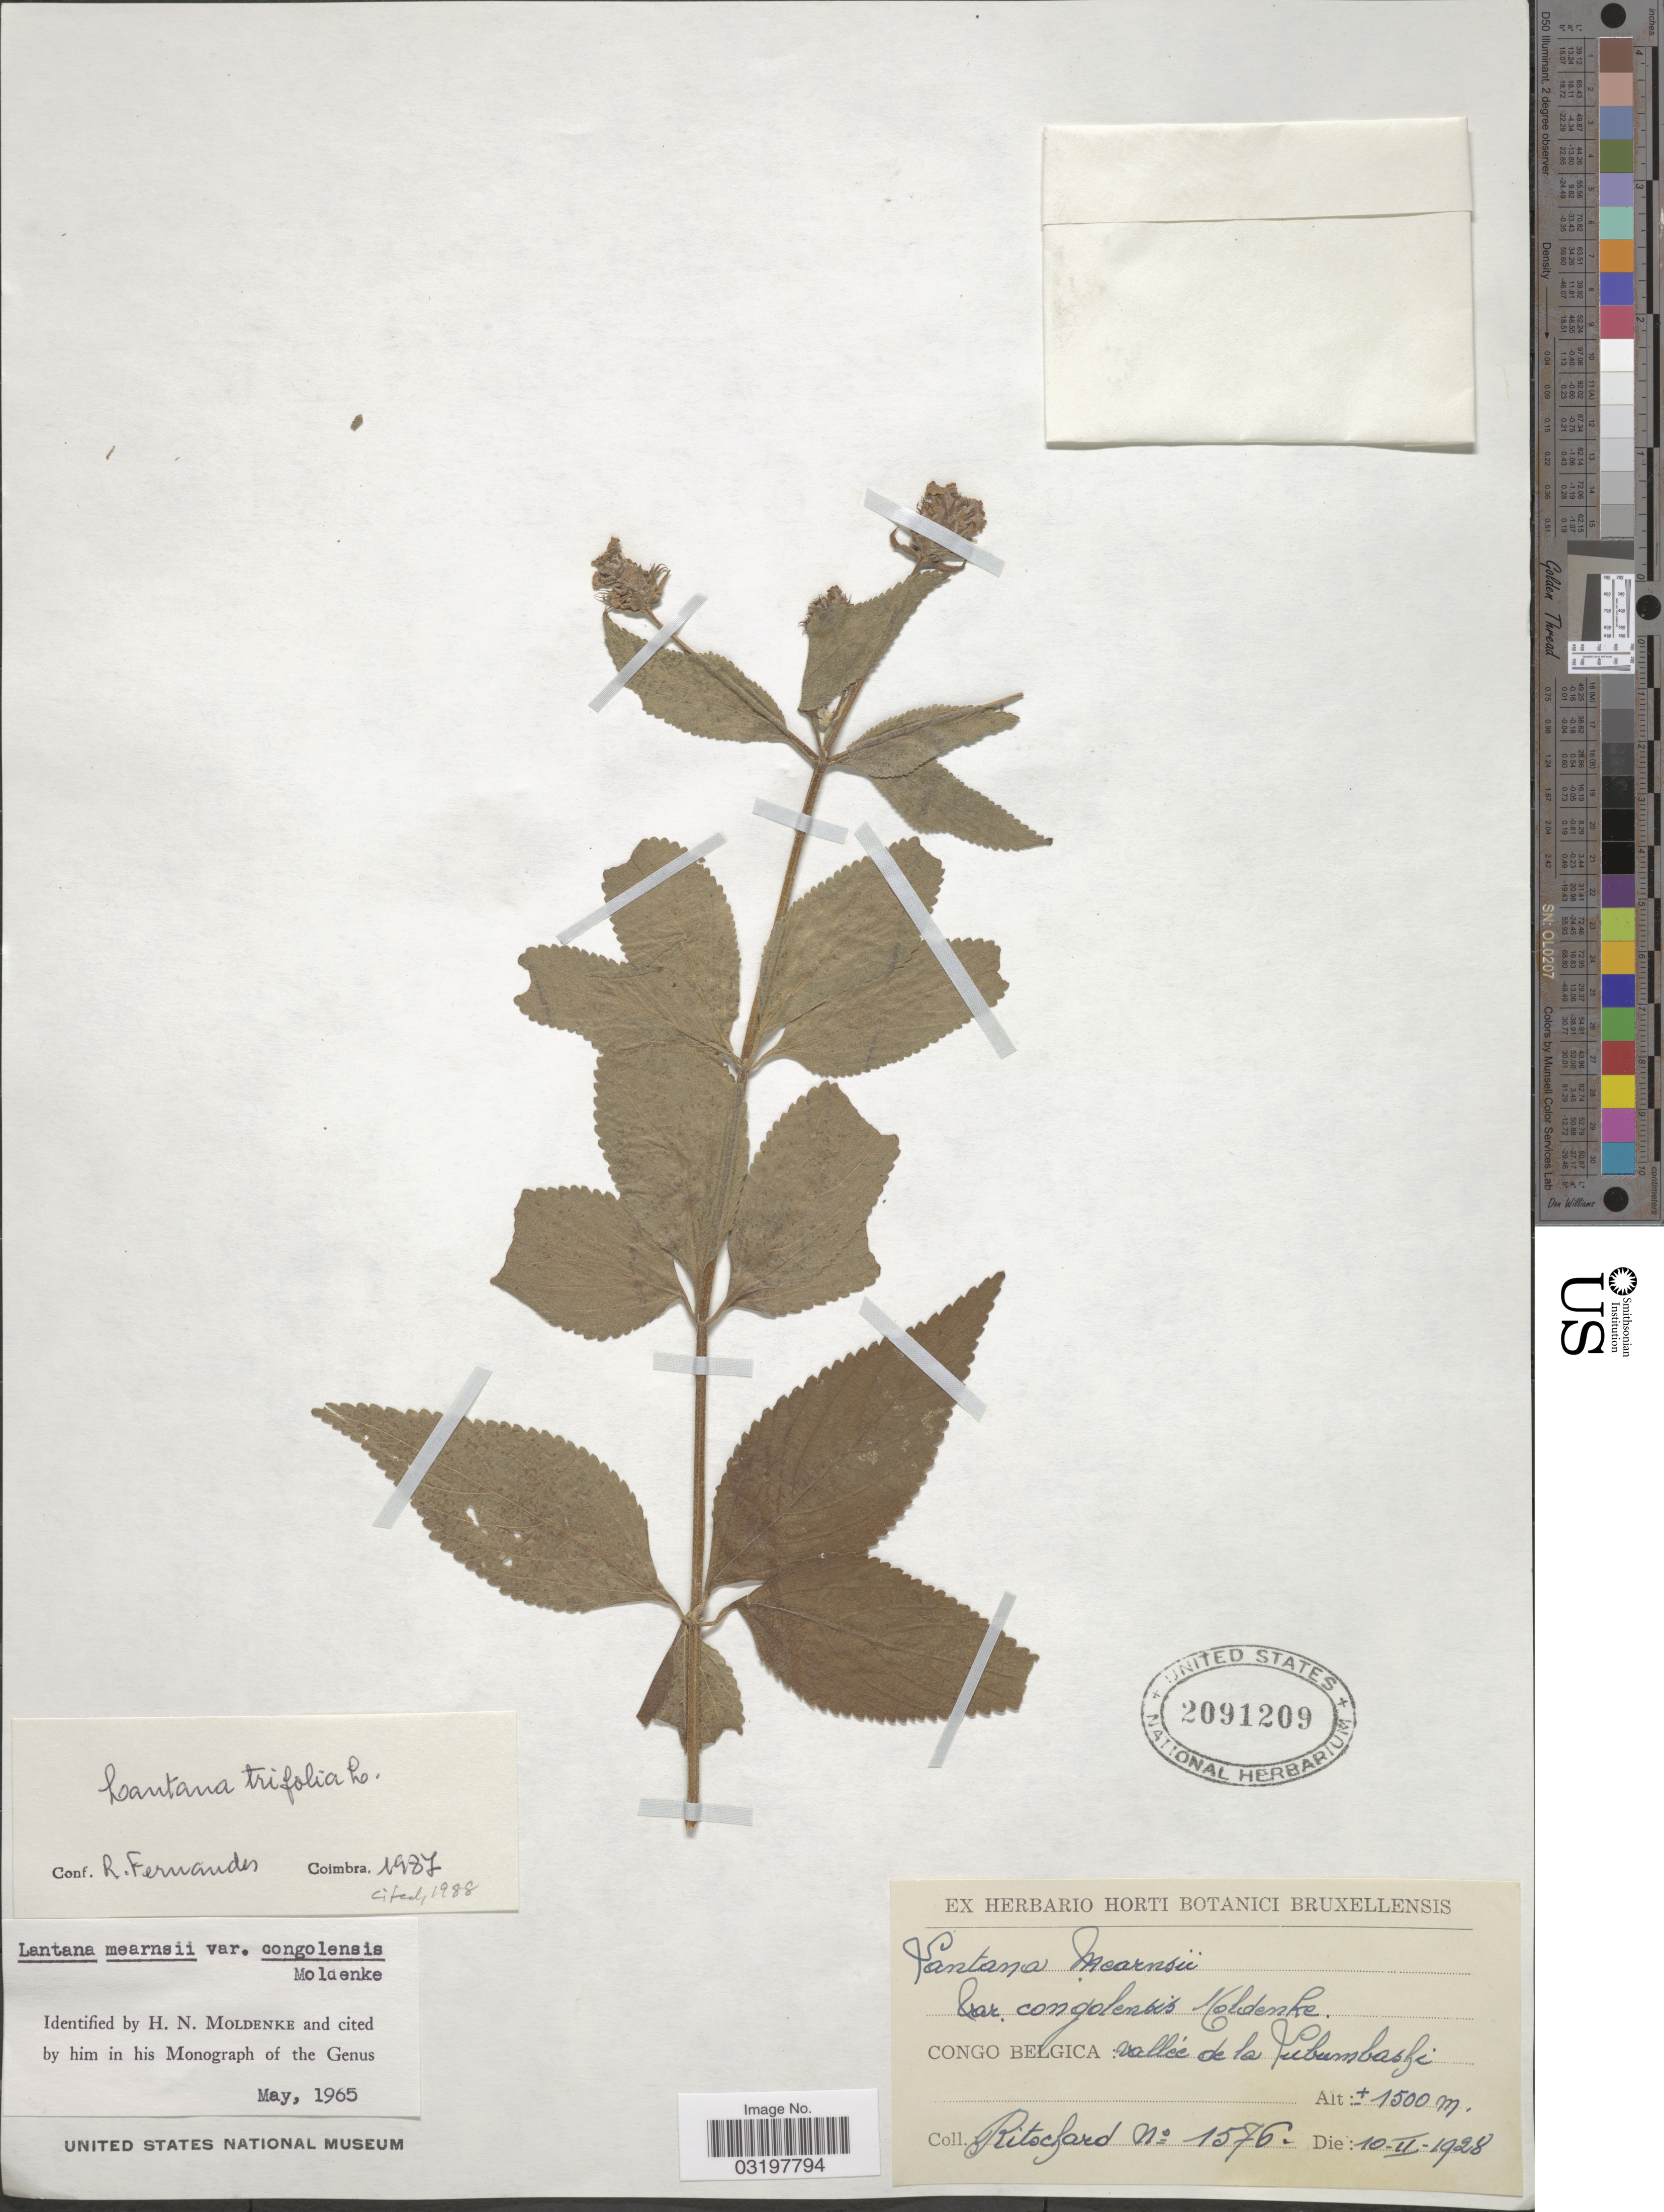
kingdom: Plantae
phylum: Tracheophyta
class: Magnoliopsida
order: Lamiales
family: Verbenaceae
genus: Lantana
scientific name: Lantana trifolia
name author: L.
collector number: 1576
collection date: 1928-02-10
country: Congo, Democratic Republic of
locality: Vallée de la Lubumbashi.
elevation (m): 1500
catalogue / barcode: US 2091209